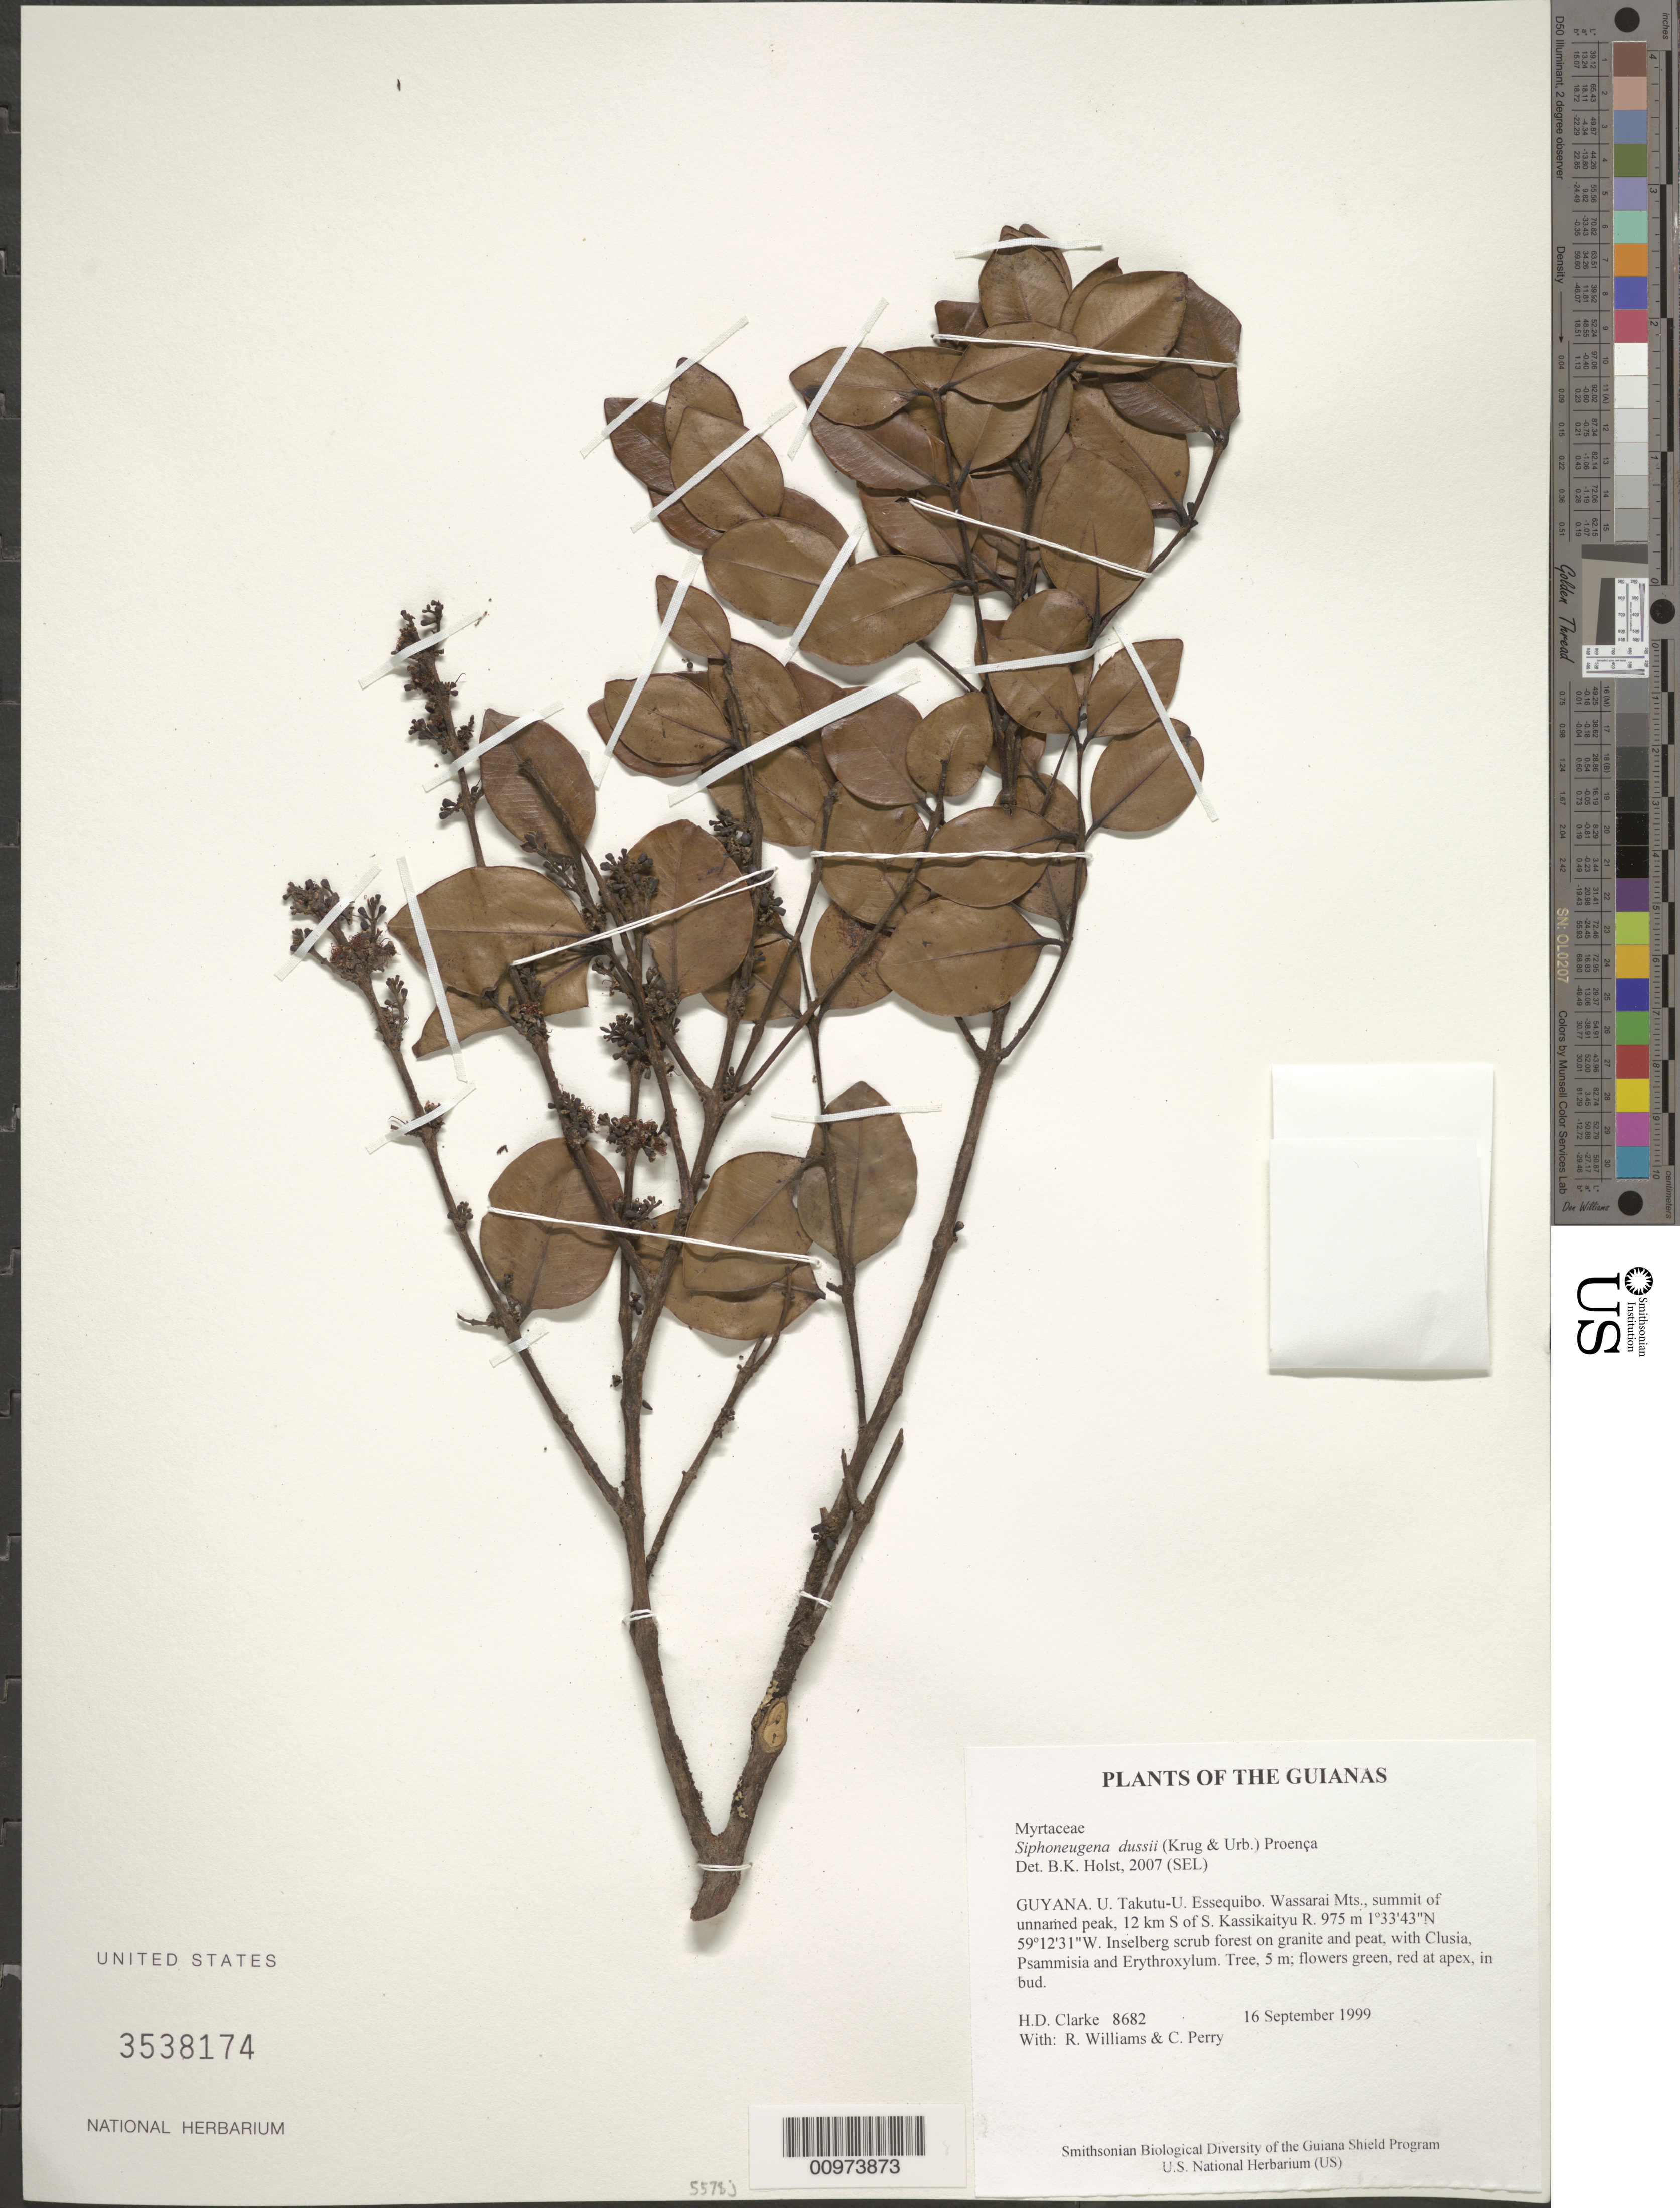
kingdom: Plantae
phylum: Tracheophyta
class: Magnoliopsida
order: Myrtales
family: Myrtaceae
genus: Siphoneugena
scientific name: Siphoneugena dussii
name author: (Krug & Urb.) Proença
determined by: Holst, Bruce K.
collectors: H. D. Clarke, R. Williams & C. Perry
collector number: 8682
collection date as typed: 16 September 1999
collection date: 1999-09-16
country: Guyana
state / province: U. Takutu-U. Essequibo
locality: Wassarai Mts., summit of unnamed peak, 12 km S of S. Kassikaityu R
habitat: Inselberg scrub forest on granite and peat, with Clusia, Psammisia and Erythroxylum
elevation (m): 975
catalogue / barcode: US 3538174